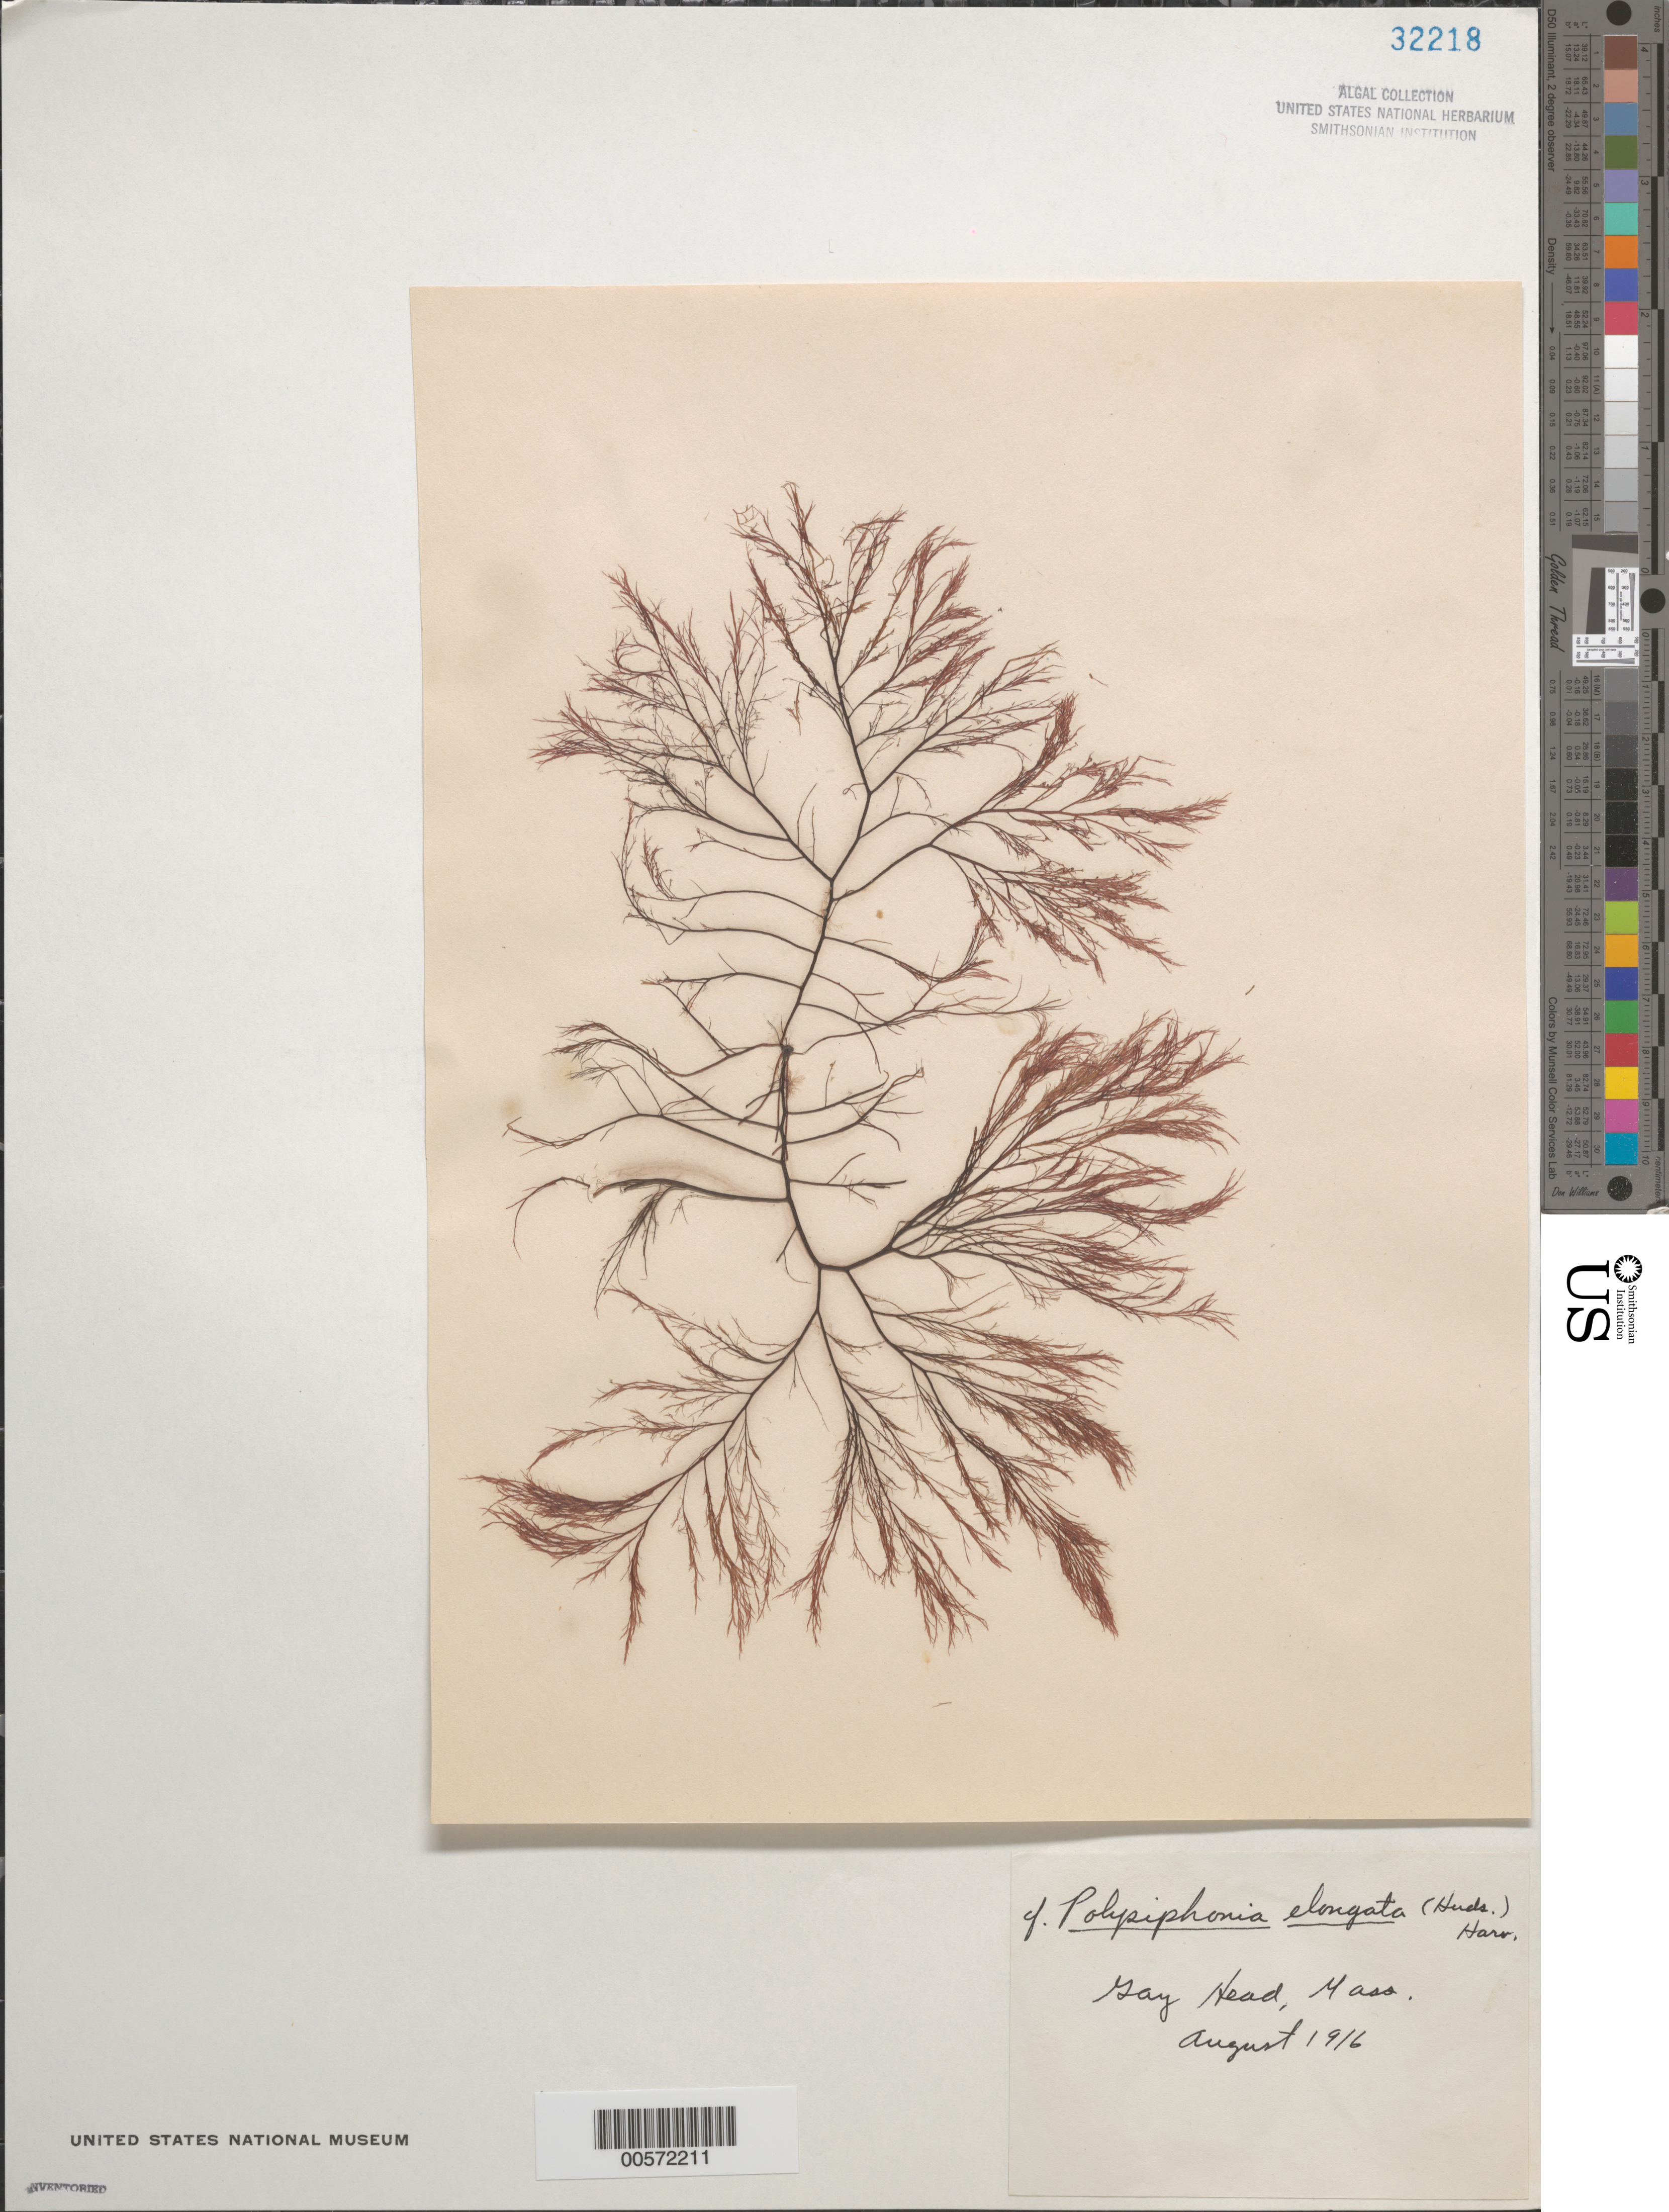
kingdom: Plantae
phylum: Rhodophyta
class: Florideophyceae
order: Ceramiales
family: Rhodomelaceae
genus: Carradoriella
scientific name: Carradoriella elongata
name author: (Hudson) Savoie & G.W. Saunders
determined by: Algae name updating Project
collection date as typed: Aug 1916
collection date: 1916-08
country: United States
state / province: Massachusetts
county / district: Dukes County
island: Martha's Vineyard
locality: Gay Head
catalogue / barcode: US 32218